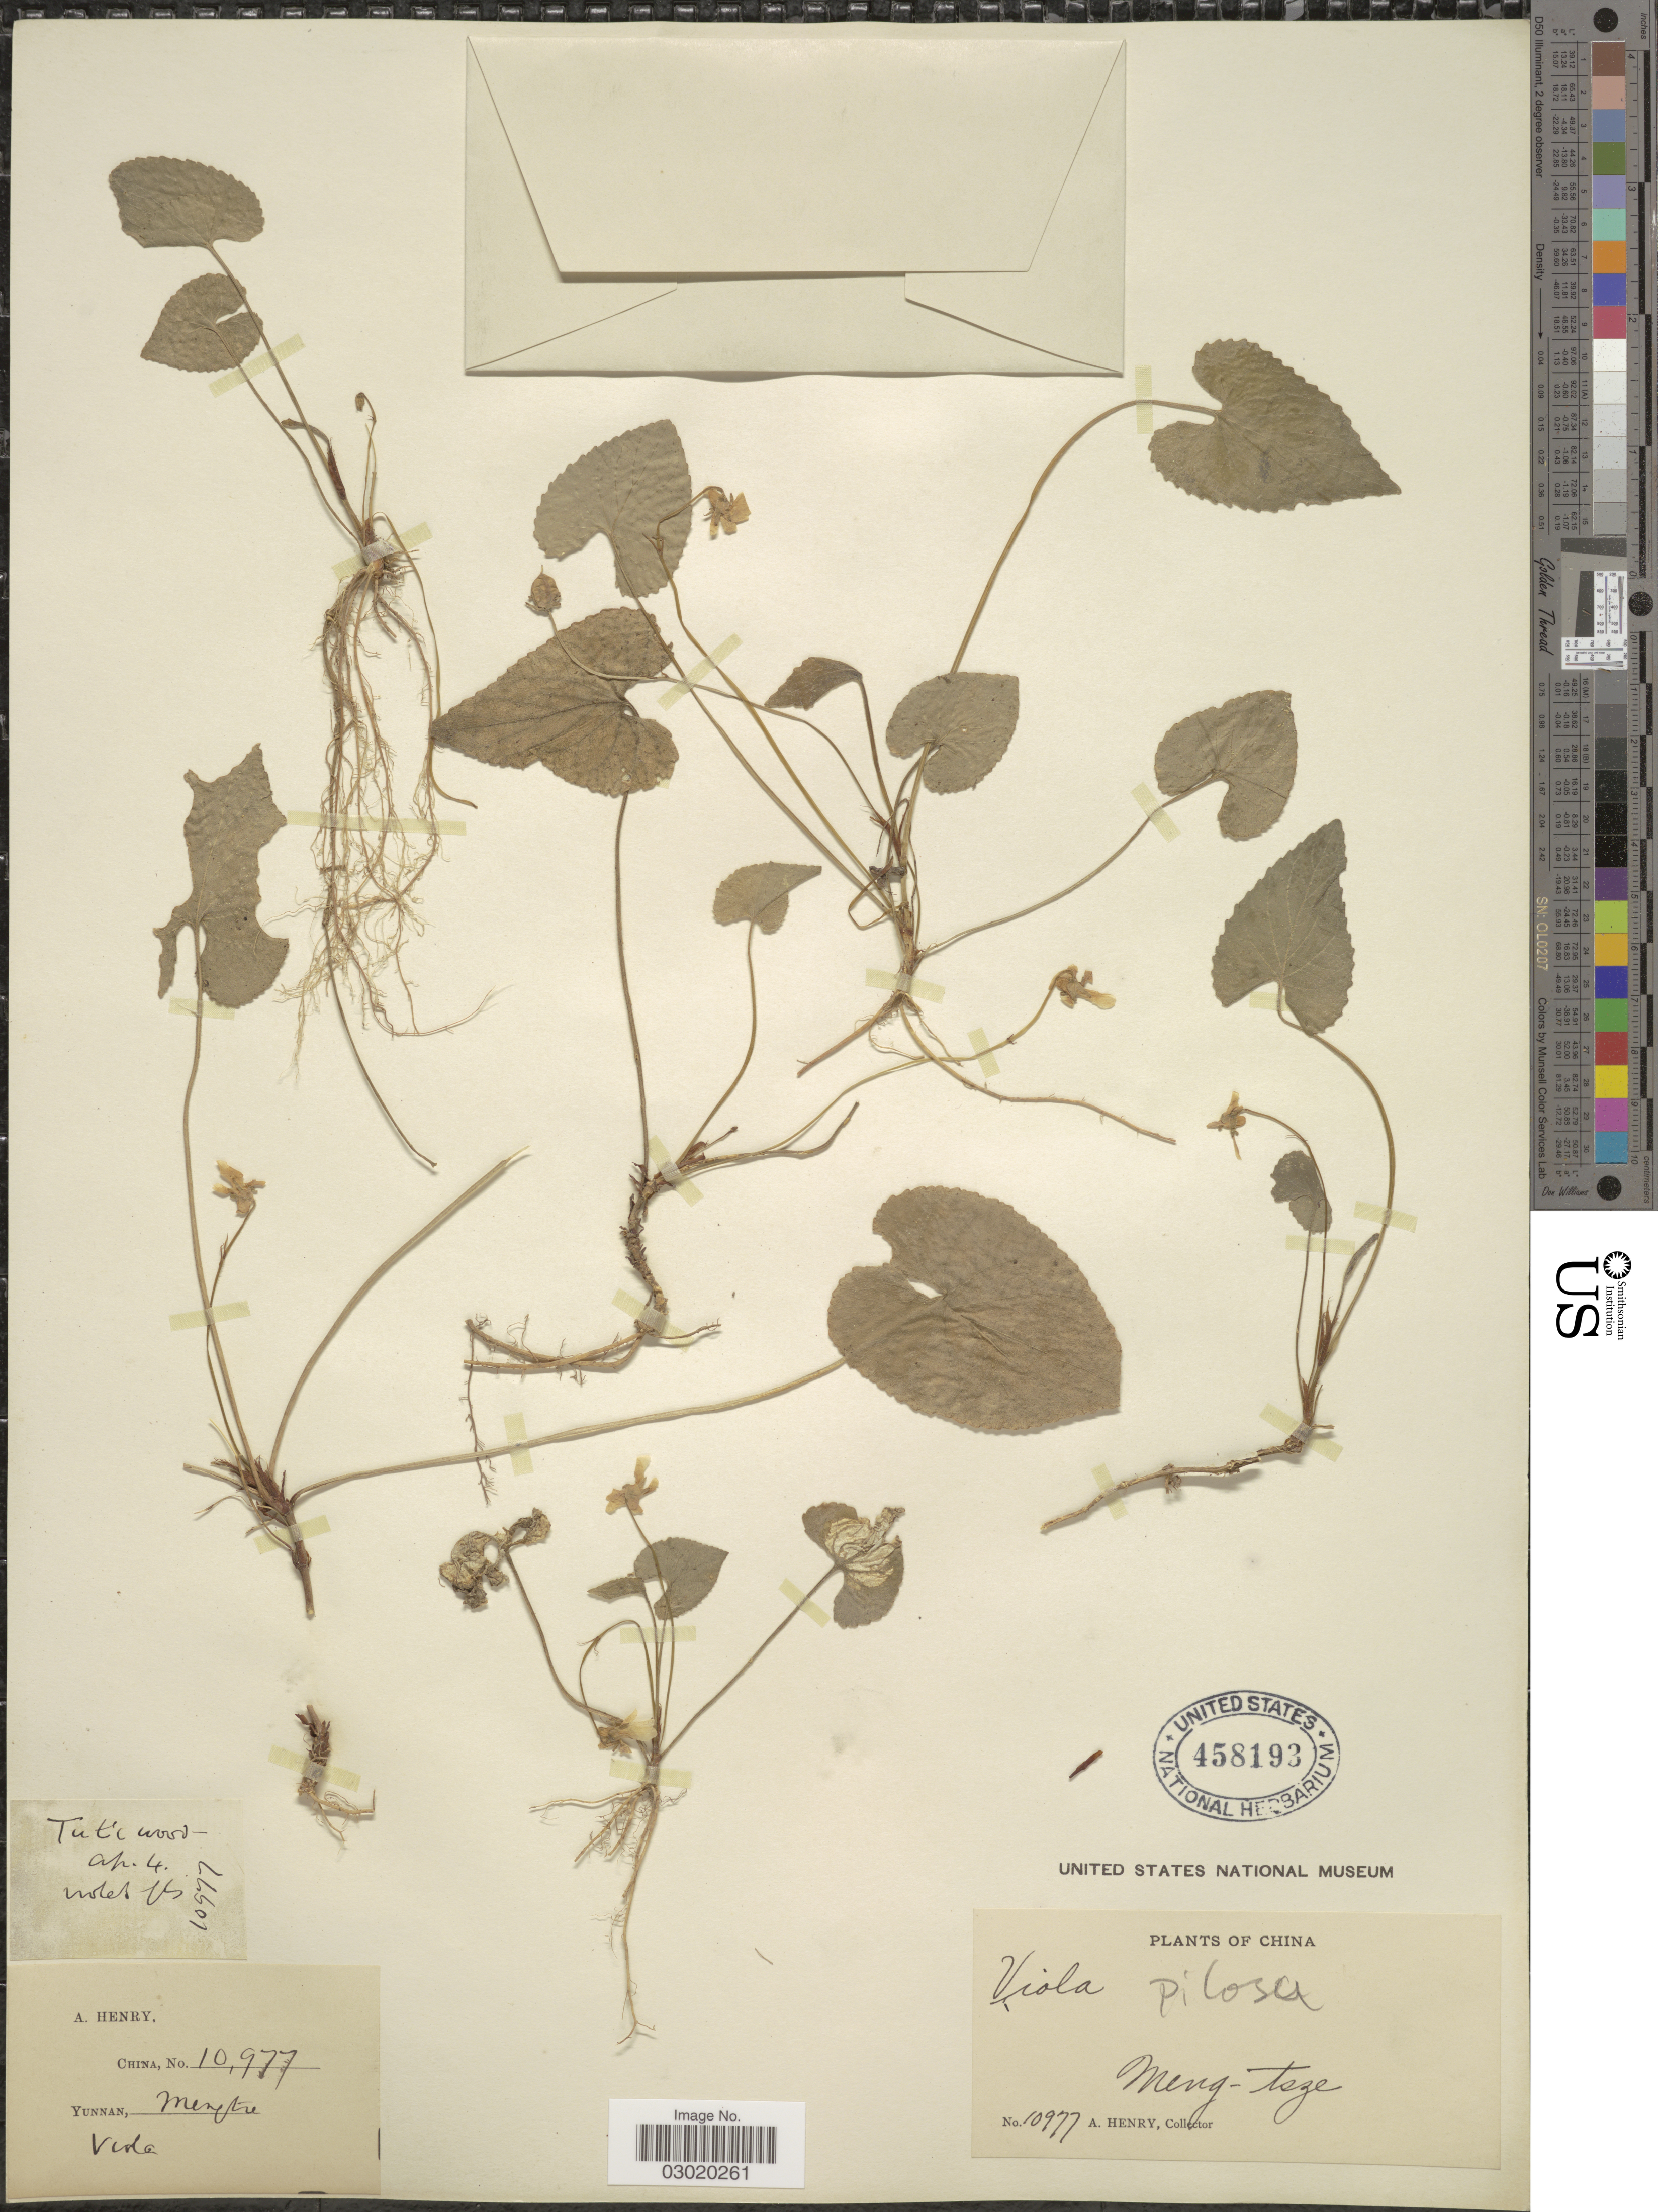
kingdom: Plantae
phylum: Tracheophyta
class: Magnoliopsida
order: Malpighiales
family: Violaceae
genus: Viola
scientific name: Viola sp.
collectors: A. Henry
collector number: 10977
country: China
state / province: Yunnan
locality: Meng-tsze.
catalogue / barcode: US 458193